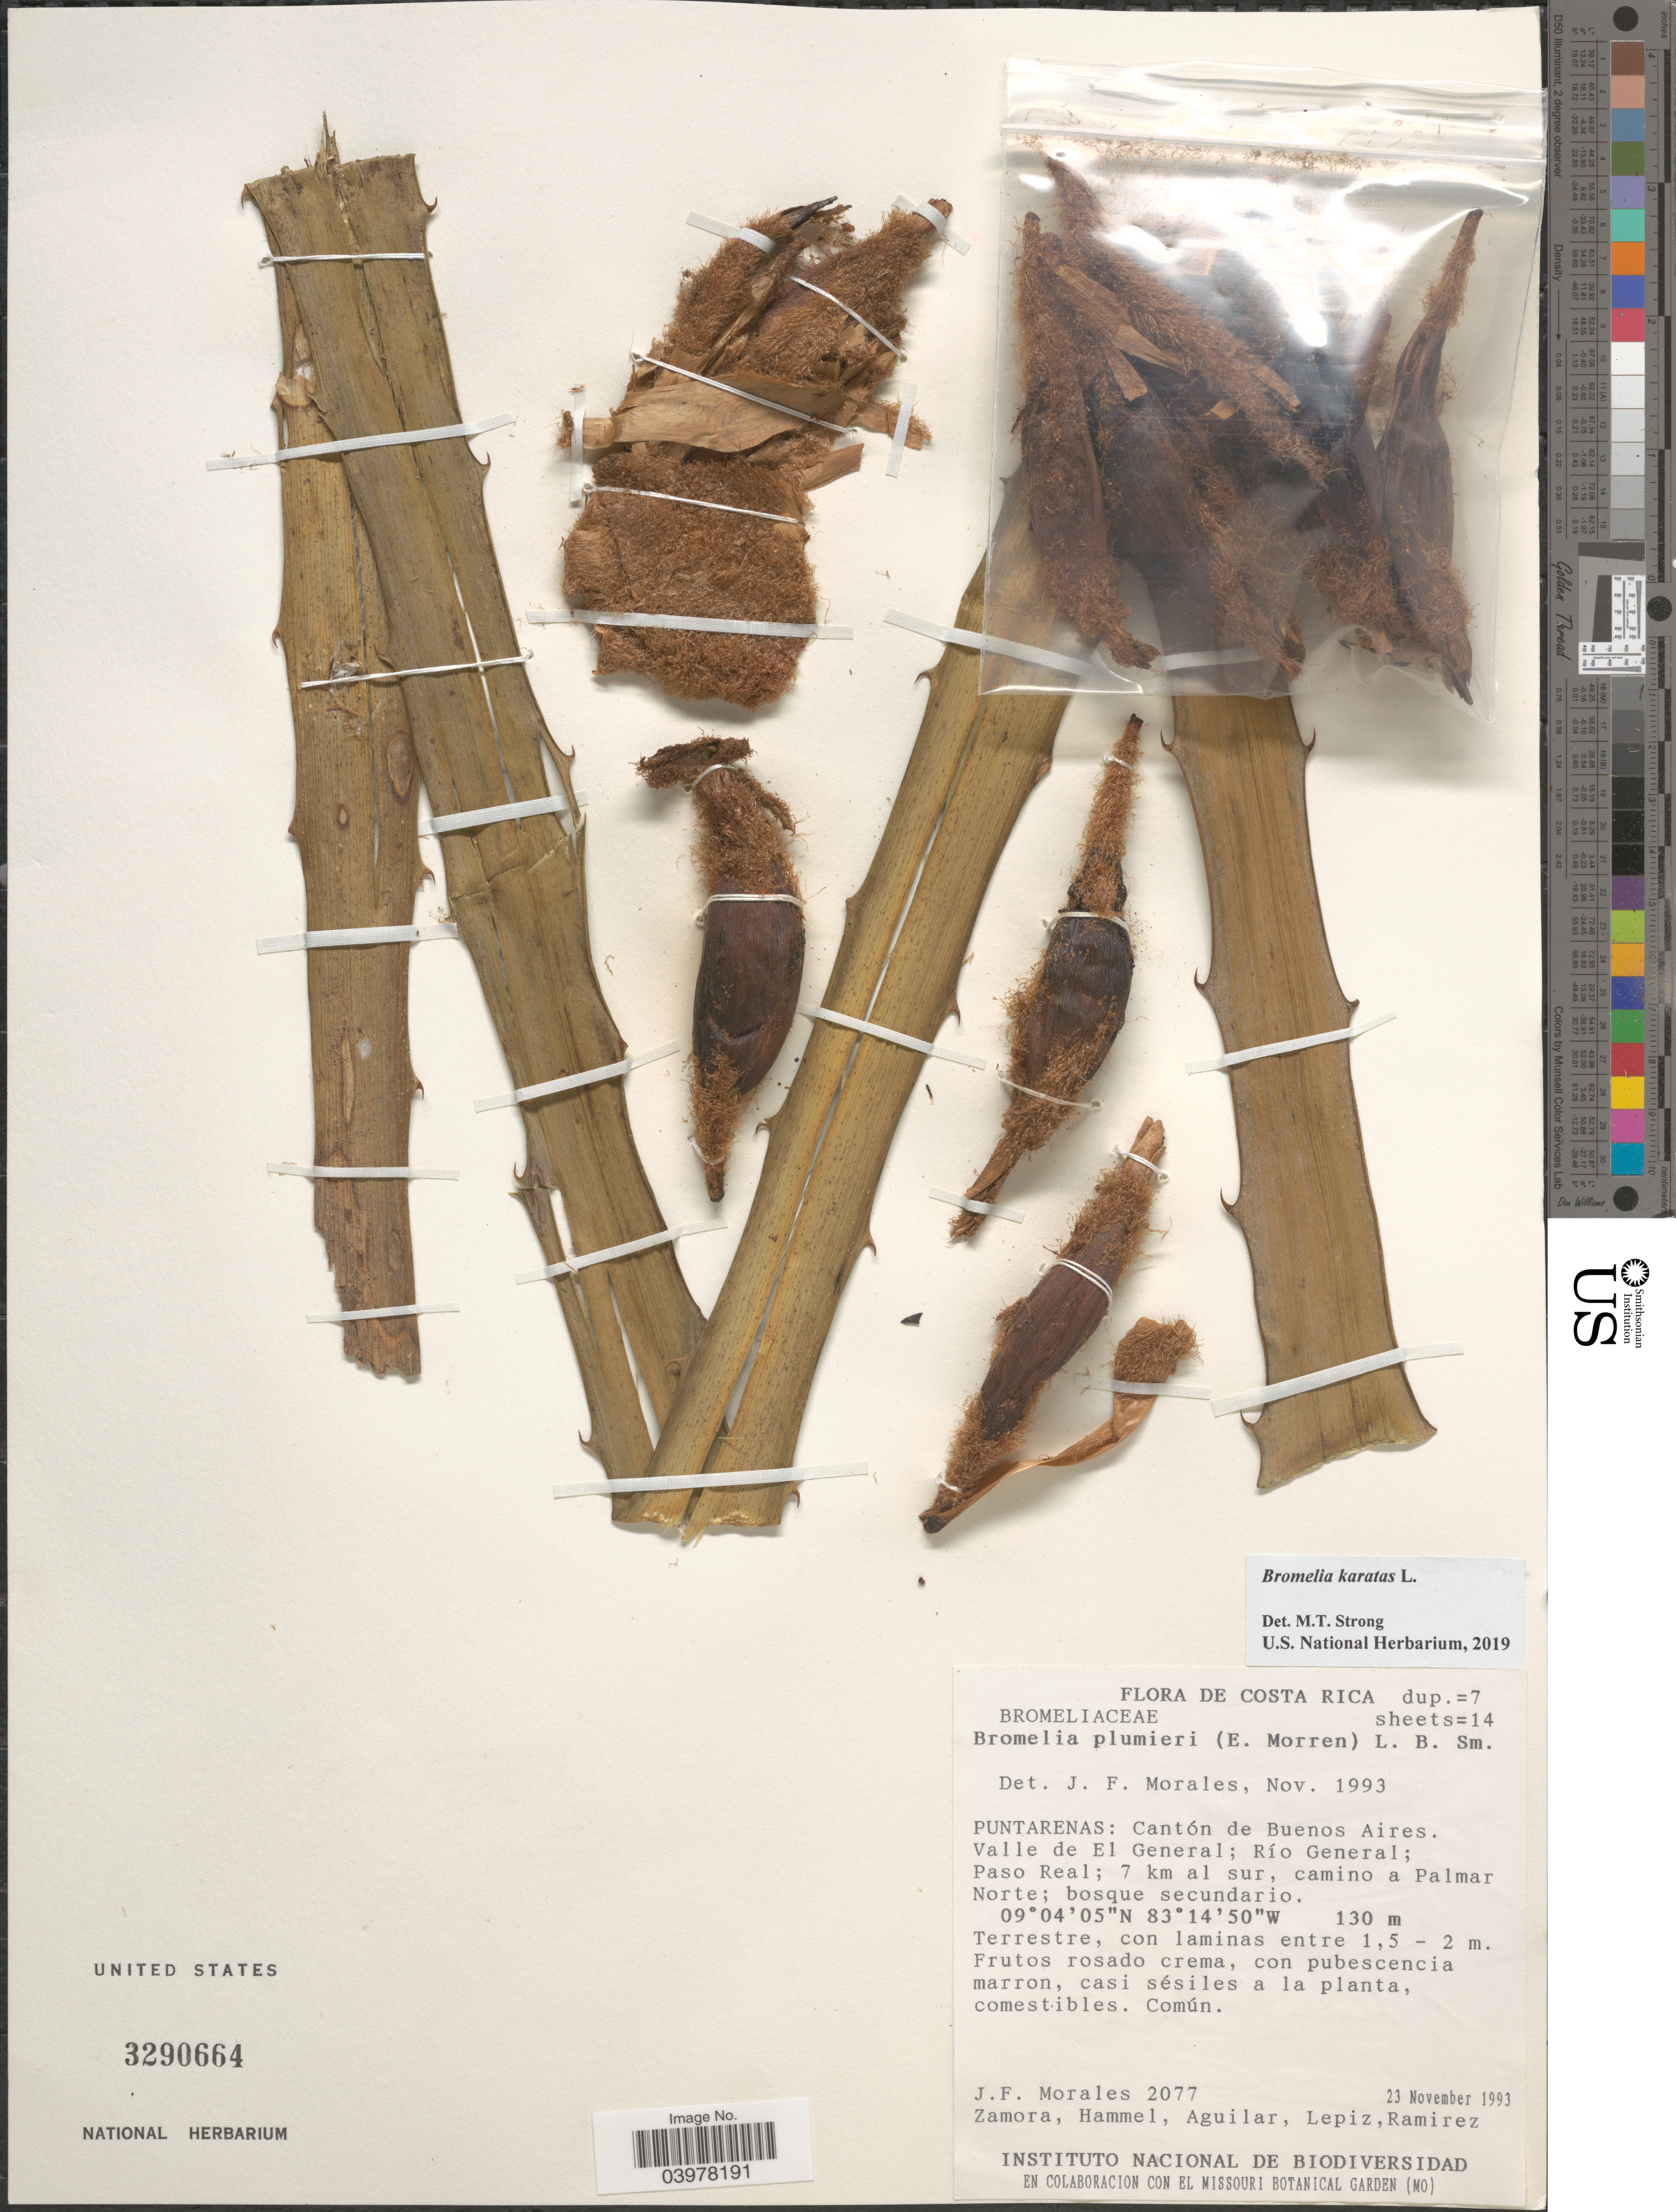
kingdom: Plantae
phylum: Tracheophyta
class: Liliopsida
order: Poales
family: Bromeliaceae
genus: Bromelia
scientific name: Bromelia karatas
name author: L.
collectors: J. Morales, -. Zamora, -. Hammel, -. Aguilar & et al.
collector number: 2077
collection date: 1993-11-23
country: Costa Rica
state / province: Puntarenas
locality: Cantón de Buenos Aires. Valle de El General; Río General; Paso Real; 7 km al sur, camino a Palmar Norte.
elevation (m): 130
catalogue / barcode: US 3290664